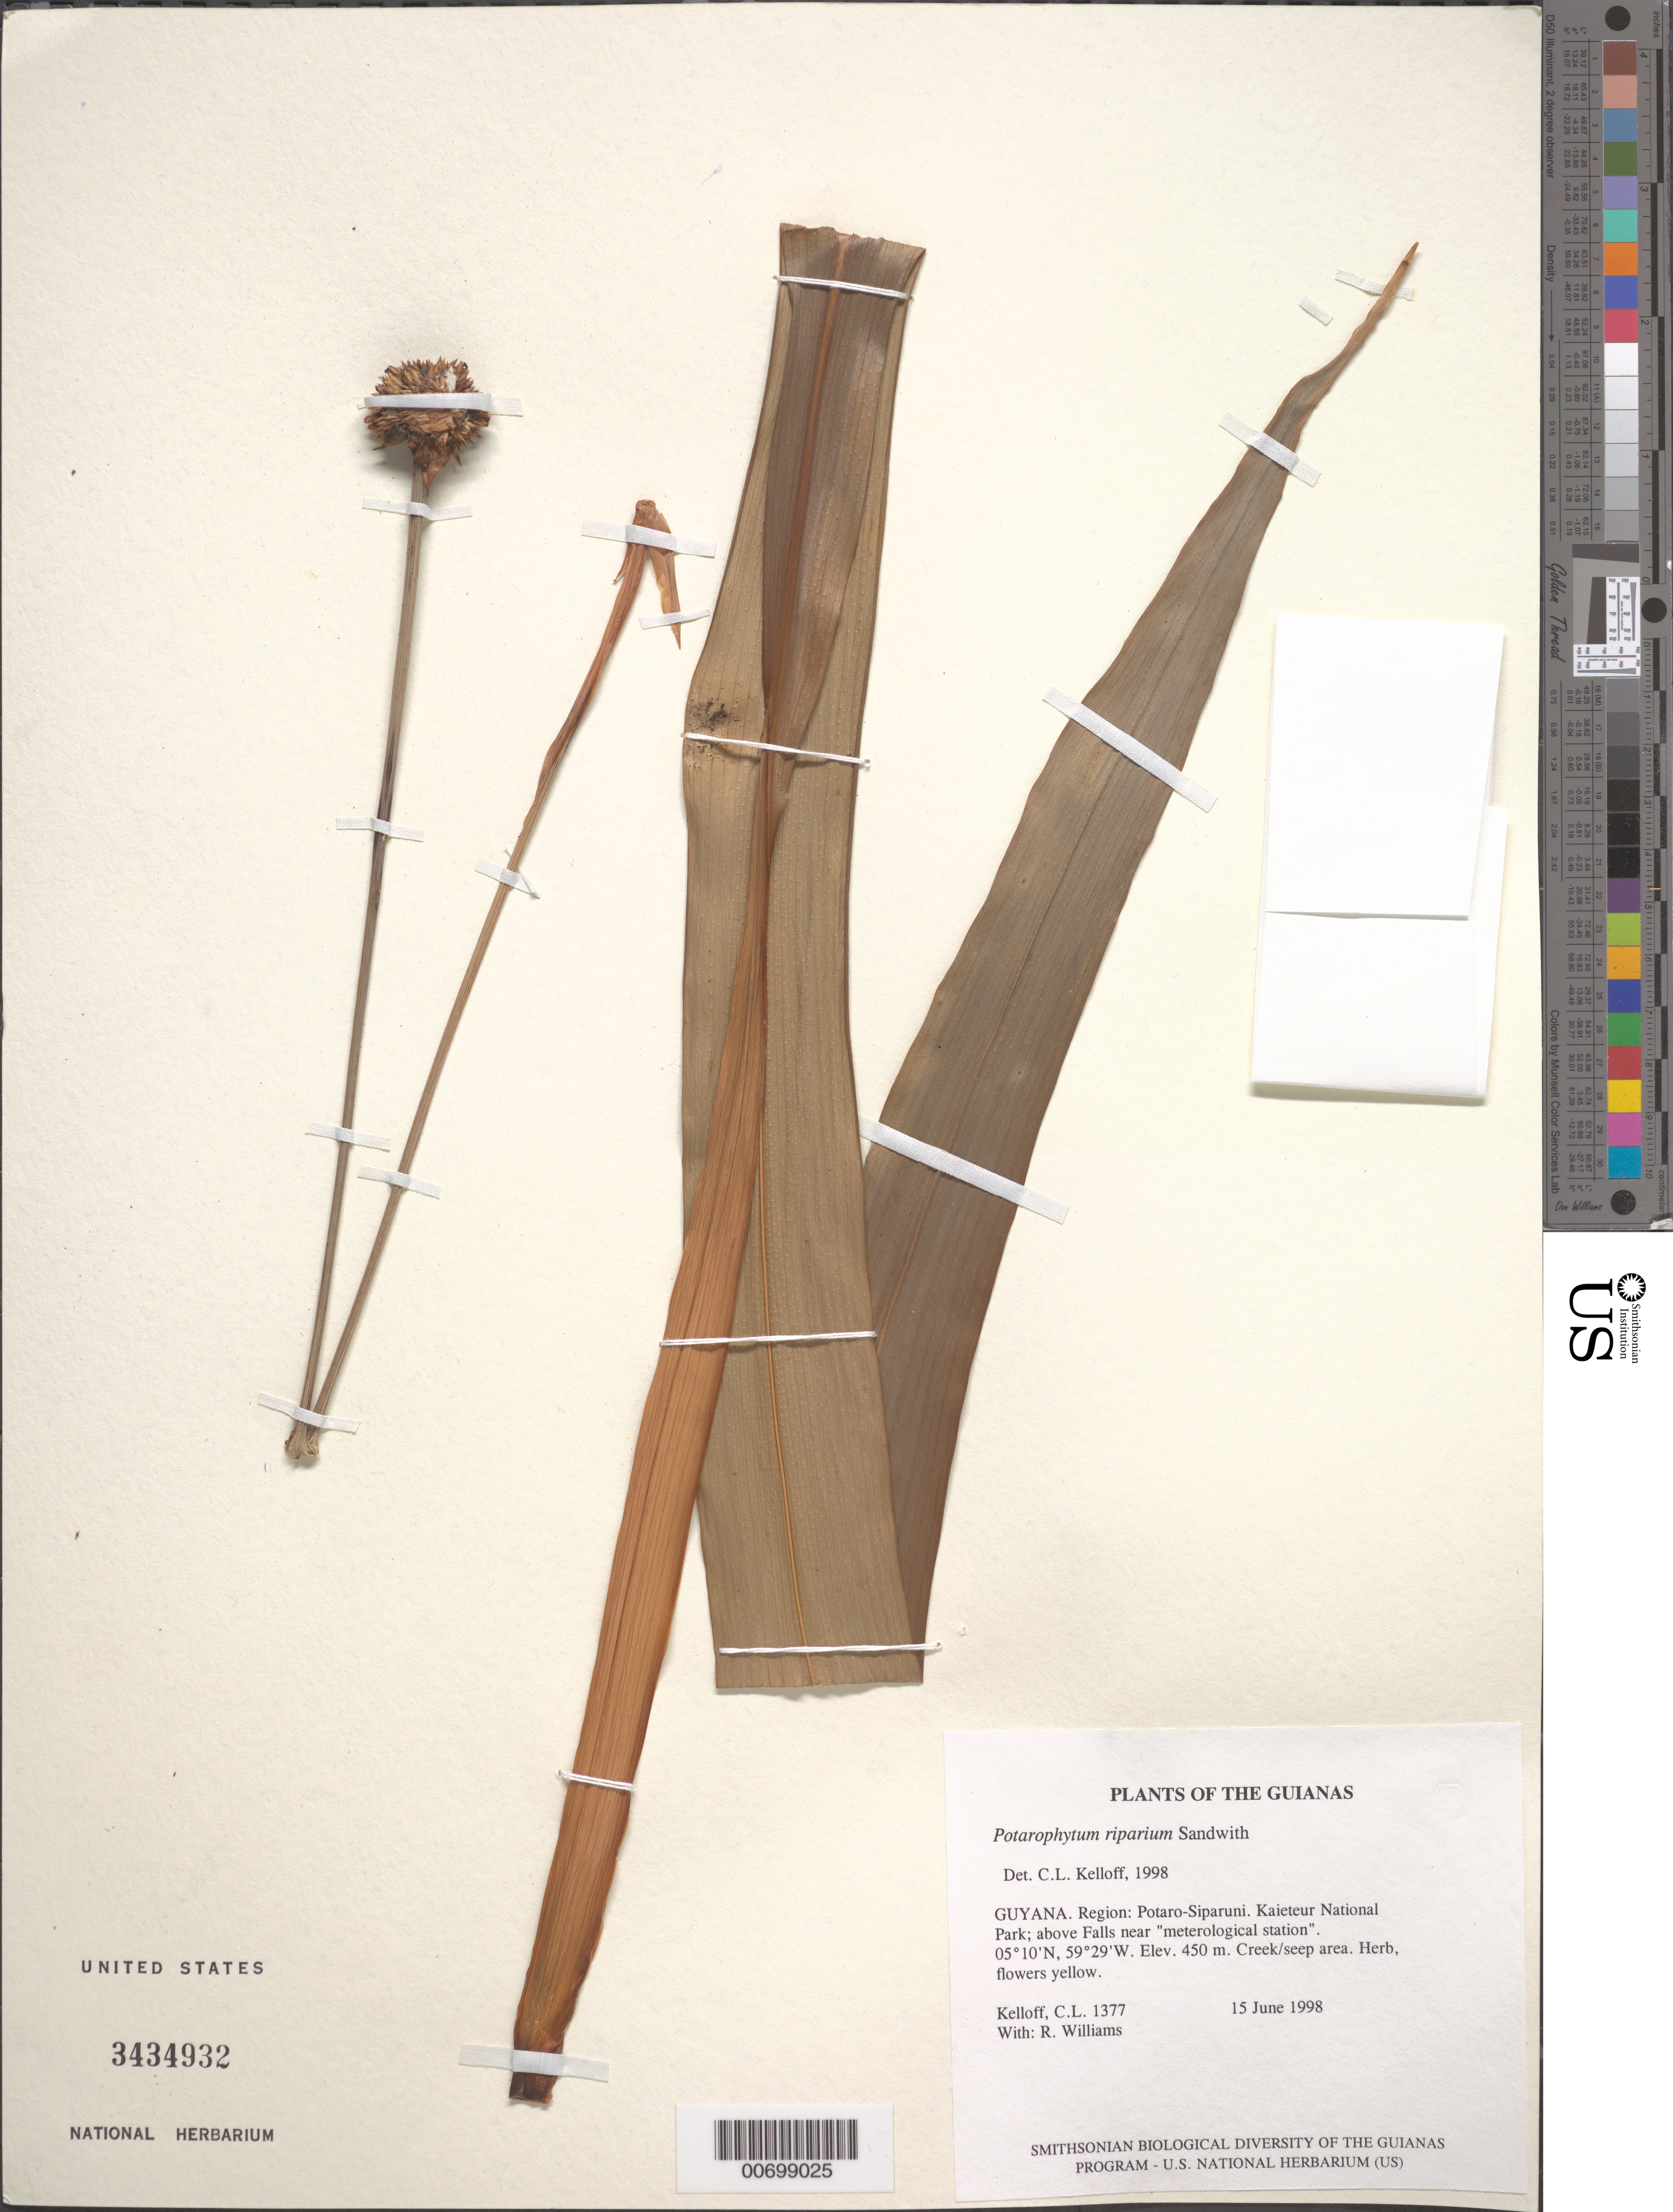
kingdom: Plantae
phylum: Tracheophyta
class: Liliopsida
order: Poales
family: Rapateaceae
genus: Potarophytum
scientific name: Potarophytum riparium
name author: Sandwith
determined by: Kelloff, Carol L., (US), Smithsonian Institution - National Museum of Natural History (UNITED STATES)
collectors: C. L. Kelloff & R. Williams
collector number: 1377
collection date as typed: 15 June 1998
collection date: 1998-06-15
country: Guyana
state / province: Potaro-Siparuni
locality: Kaieteur National Park; above Falls near "meterological station"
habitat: Creek/seep area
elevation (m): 450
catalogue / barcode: US 3434932